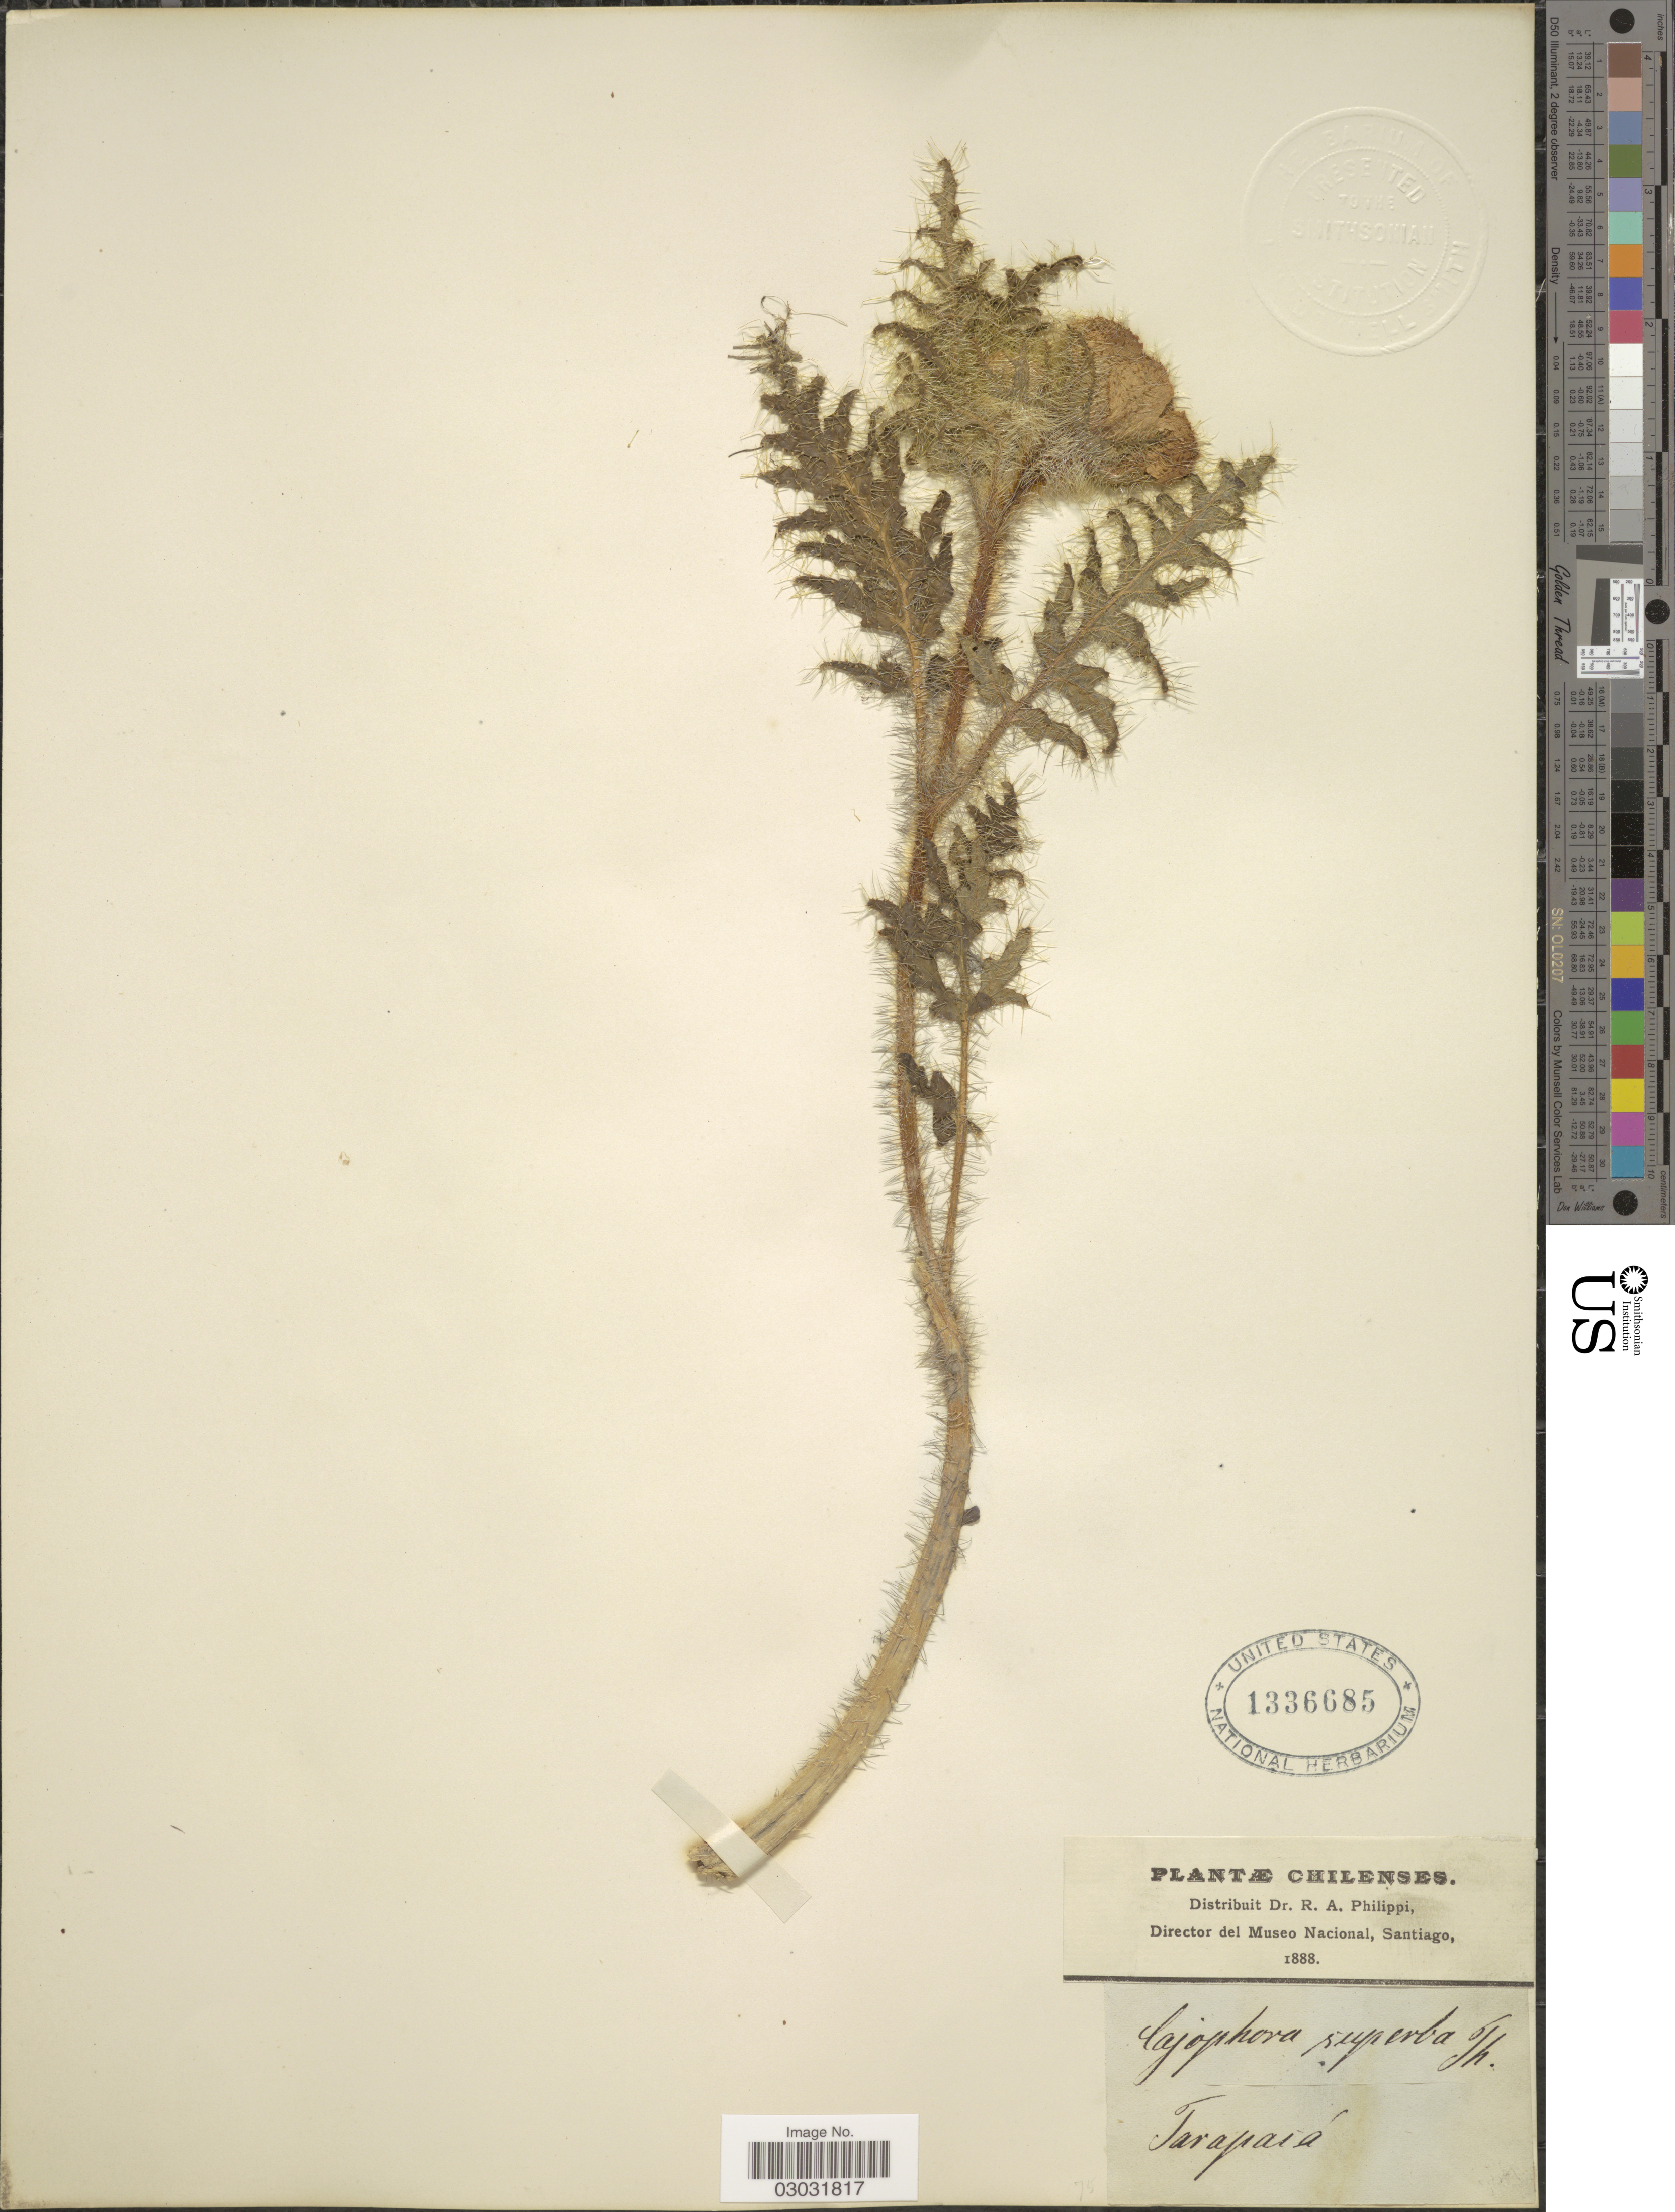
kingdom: Plantae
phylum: Tracheophyta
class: Magnoliopsida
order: Cornales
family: Loasaceae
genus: Caiophora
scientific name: Caiophora superba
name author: Phil.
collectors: R. A. Philippi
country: Chile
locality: Chilenses. Tarapacá.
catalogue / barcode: US 1336685